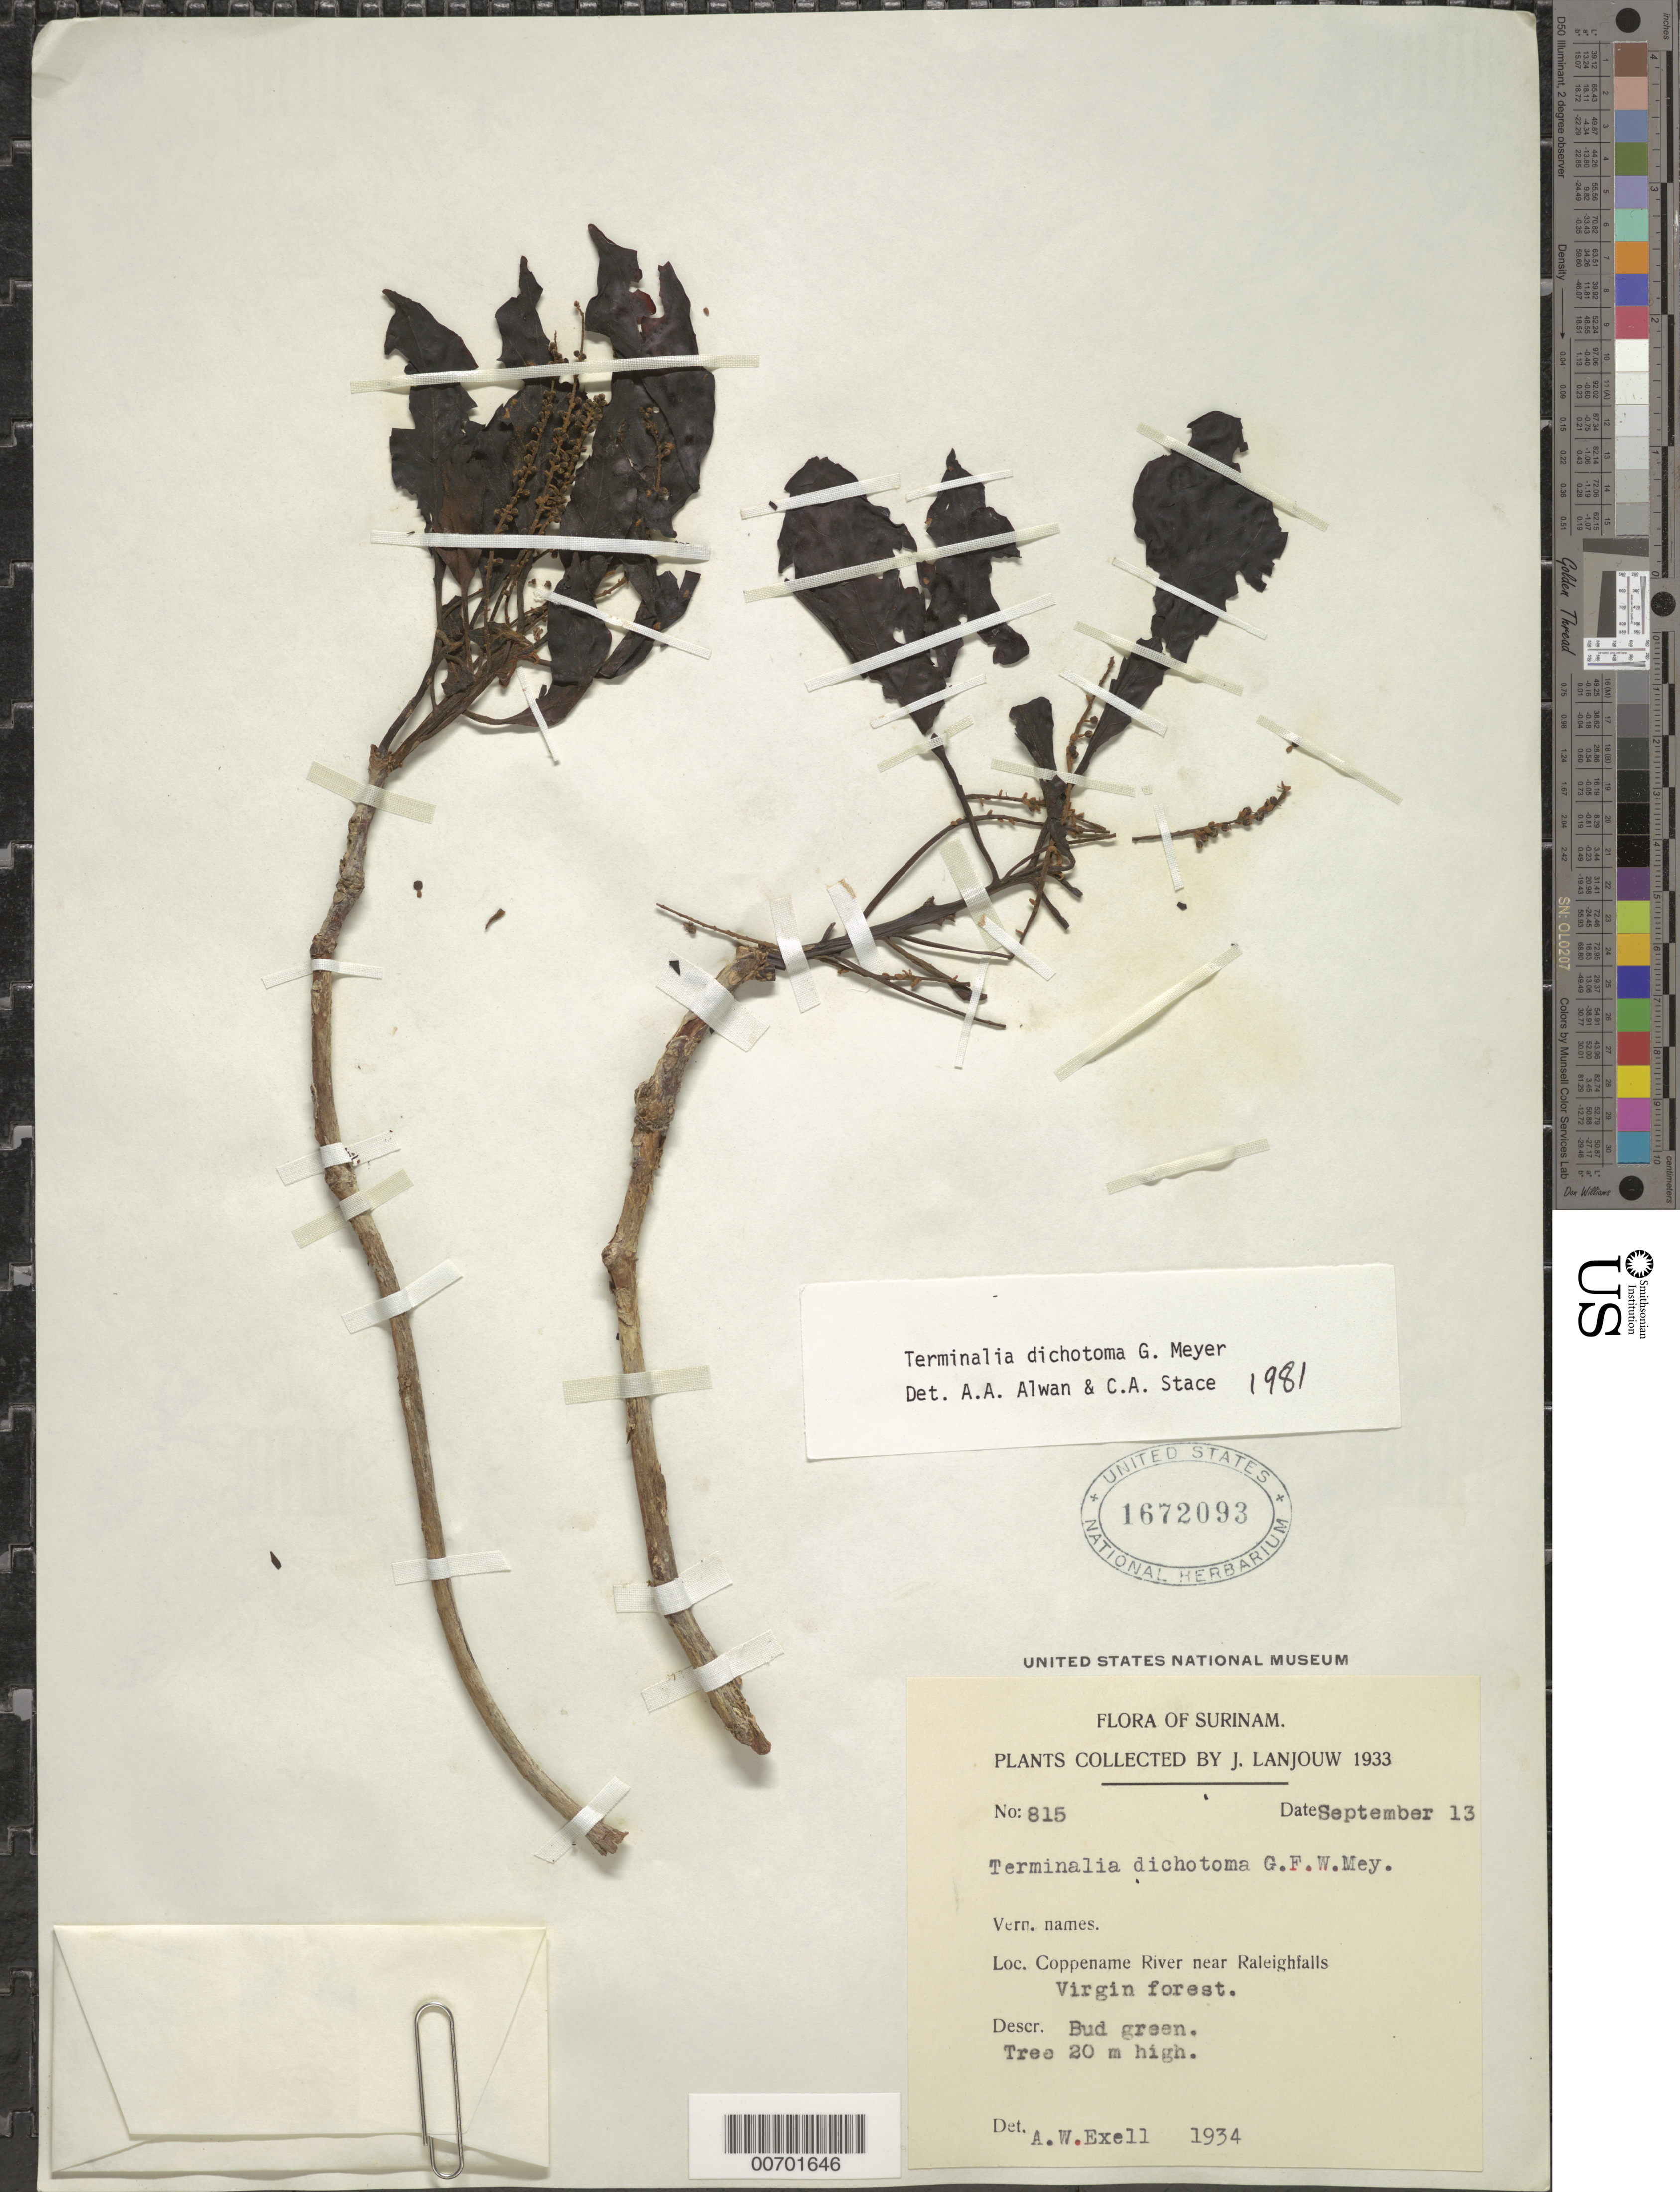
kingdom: Plantae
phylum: Tracheophyta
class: Magnoliopsida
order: Myrtales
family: Combretaceae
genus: Terminalia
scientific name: Terminalia dichotoma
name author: G. Mey.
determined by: Alwan, A. R.; Stace, C. A.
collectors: J. Lanjouw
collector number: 815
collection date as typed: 13-Sep-33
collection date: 1933-09-13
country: Suriname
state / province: Saramacca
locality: Coppename R., near Raleigh Falls, Voltzberg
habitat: Virgin forest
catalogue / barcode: US 1672093